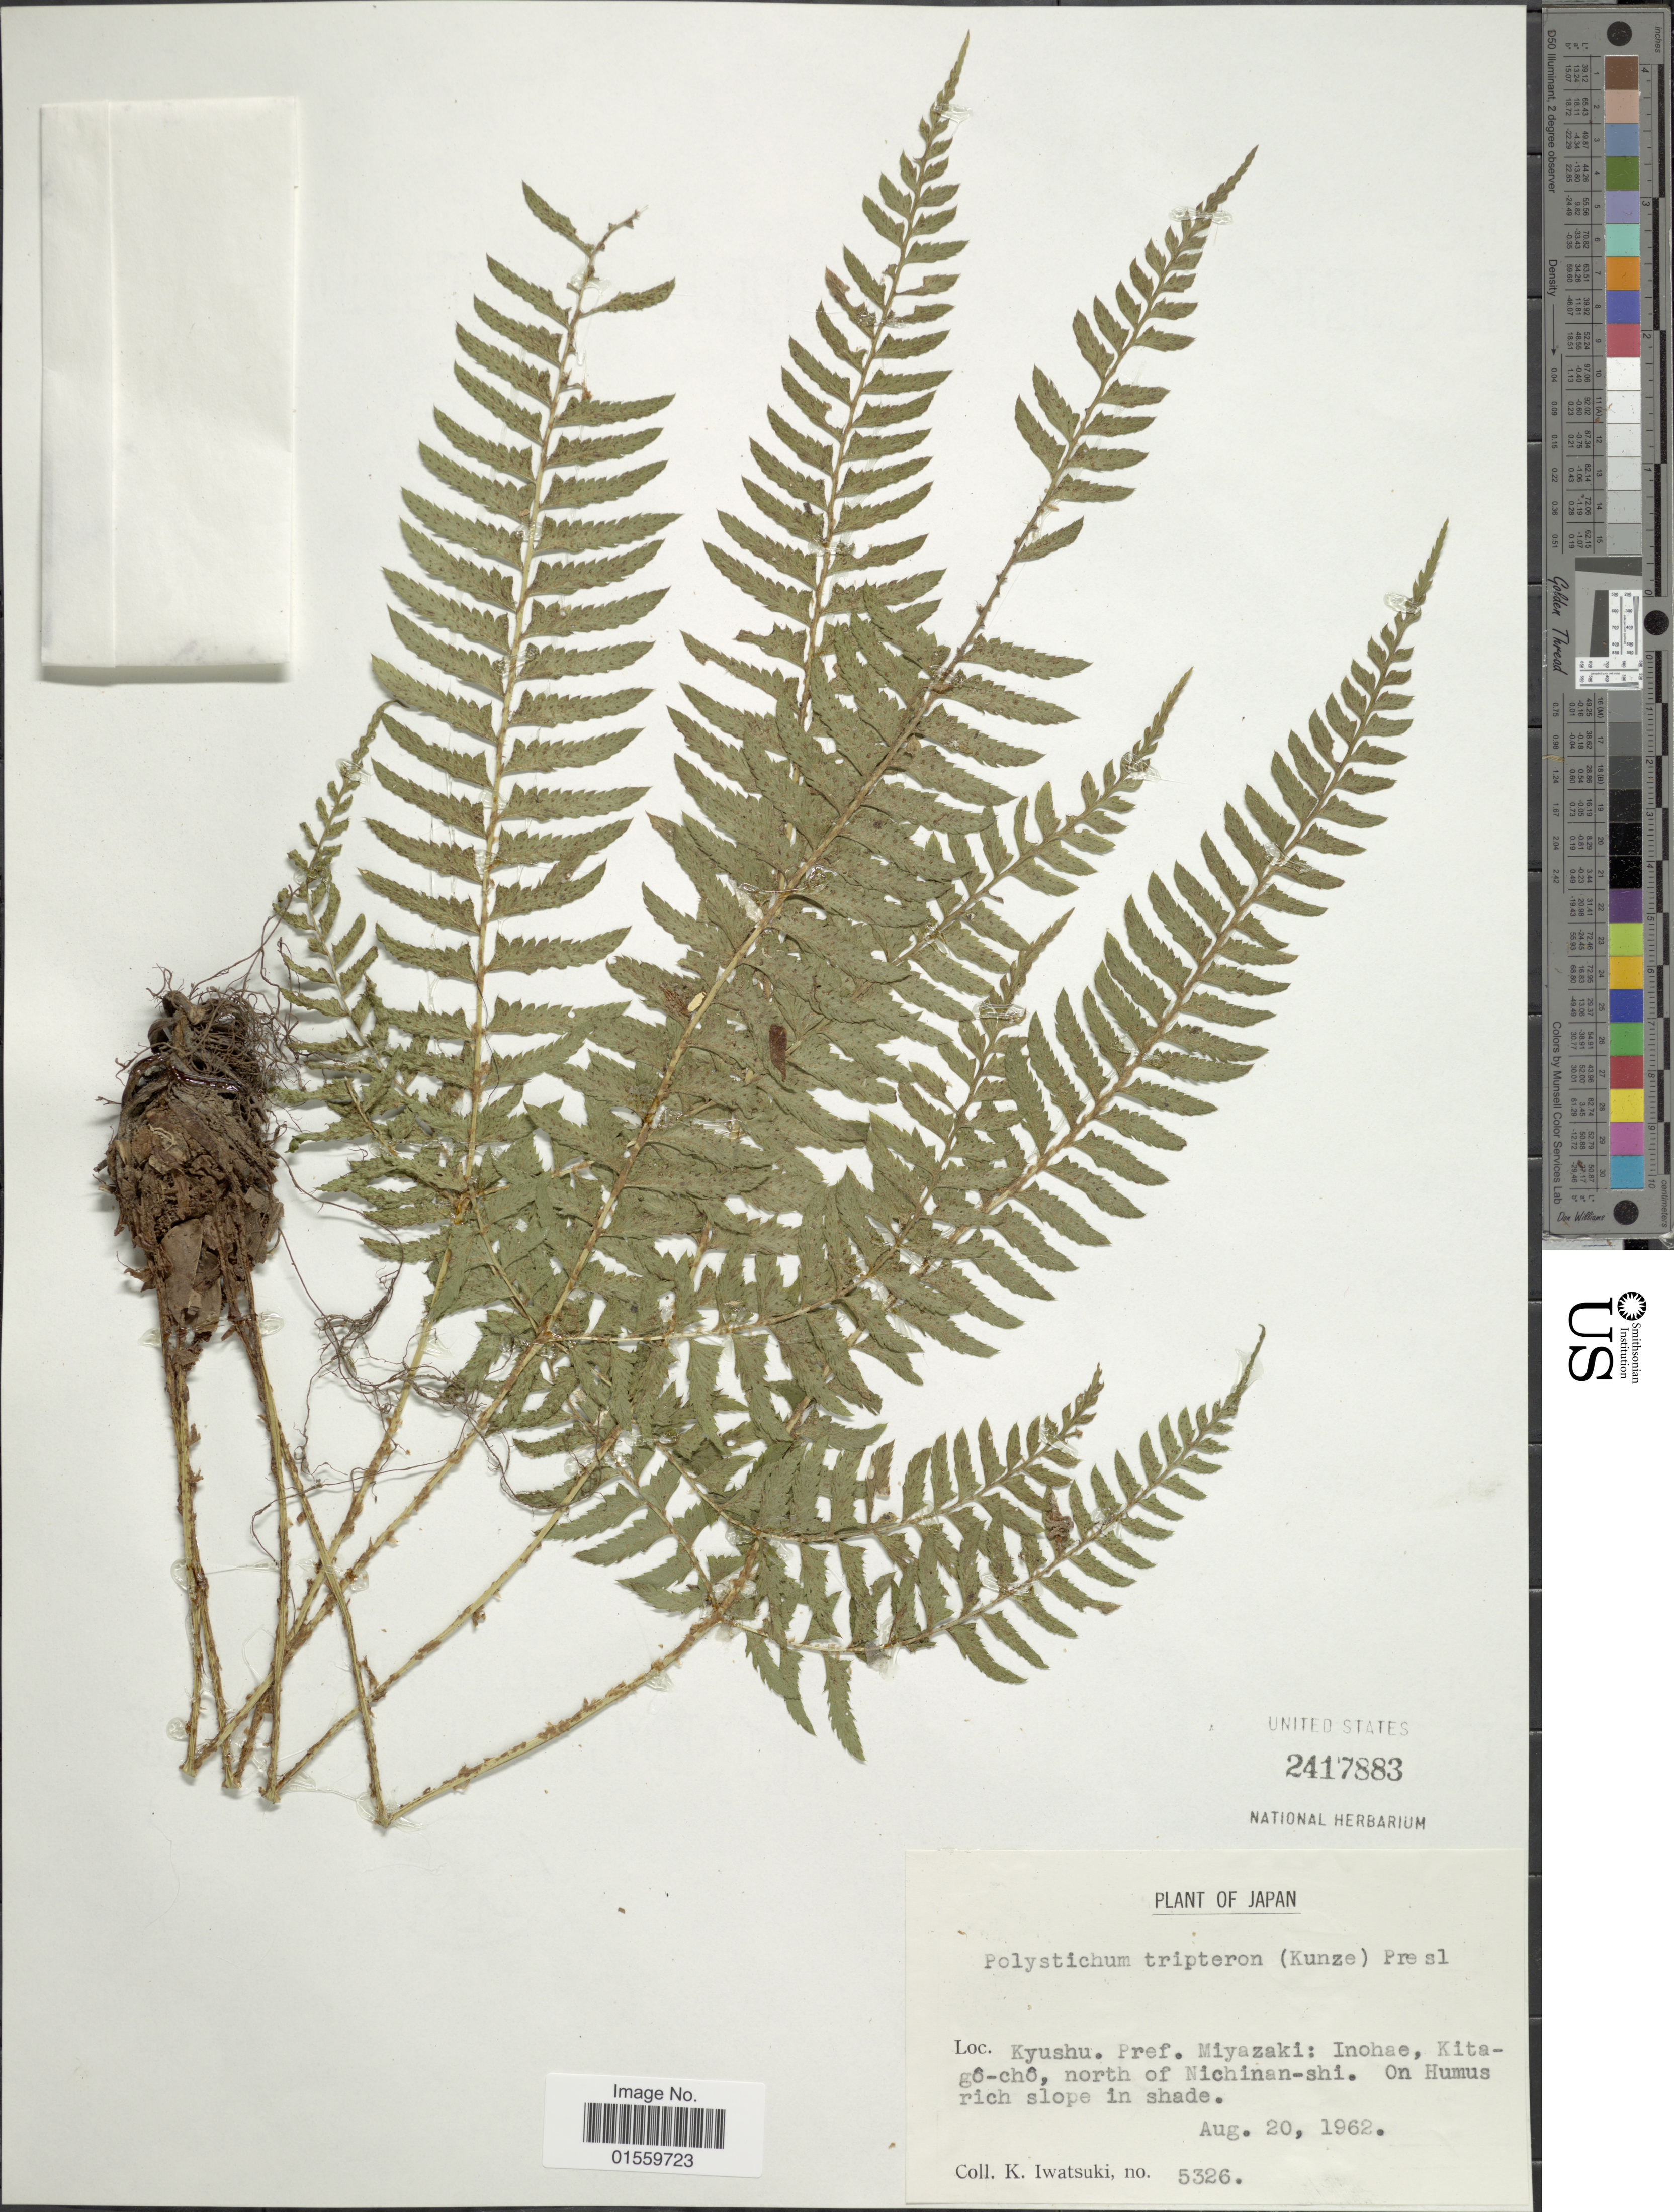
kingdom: Plantae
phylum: Tracheophyta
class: Polypodiopsida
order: Polypodiales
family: Dryopteridaceae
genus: Polystichum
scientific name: Polystichum tripteron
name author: (Kunze) C. Presl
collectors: K. Iwatsuki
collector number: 5326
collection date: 1962-08-20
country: Japan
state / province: Miyazaki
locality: Kyushu. Pref. Miyazaki: Inohae, Kitago-cho, north of Michinan-shi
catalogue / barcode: US 2417883